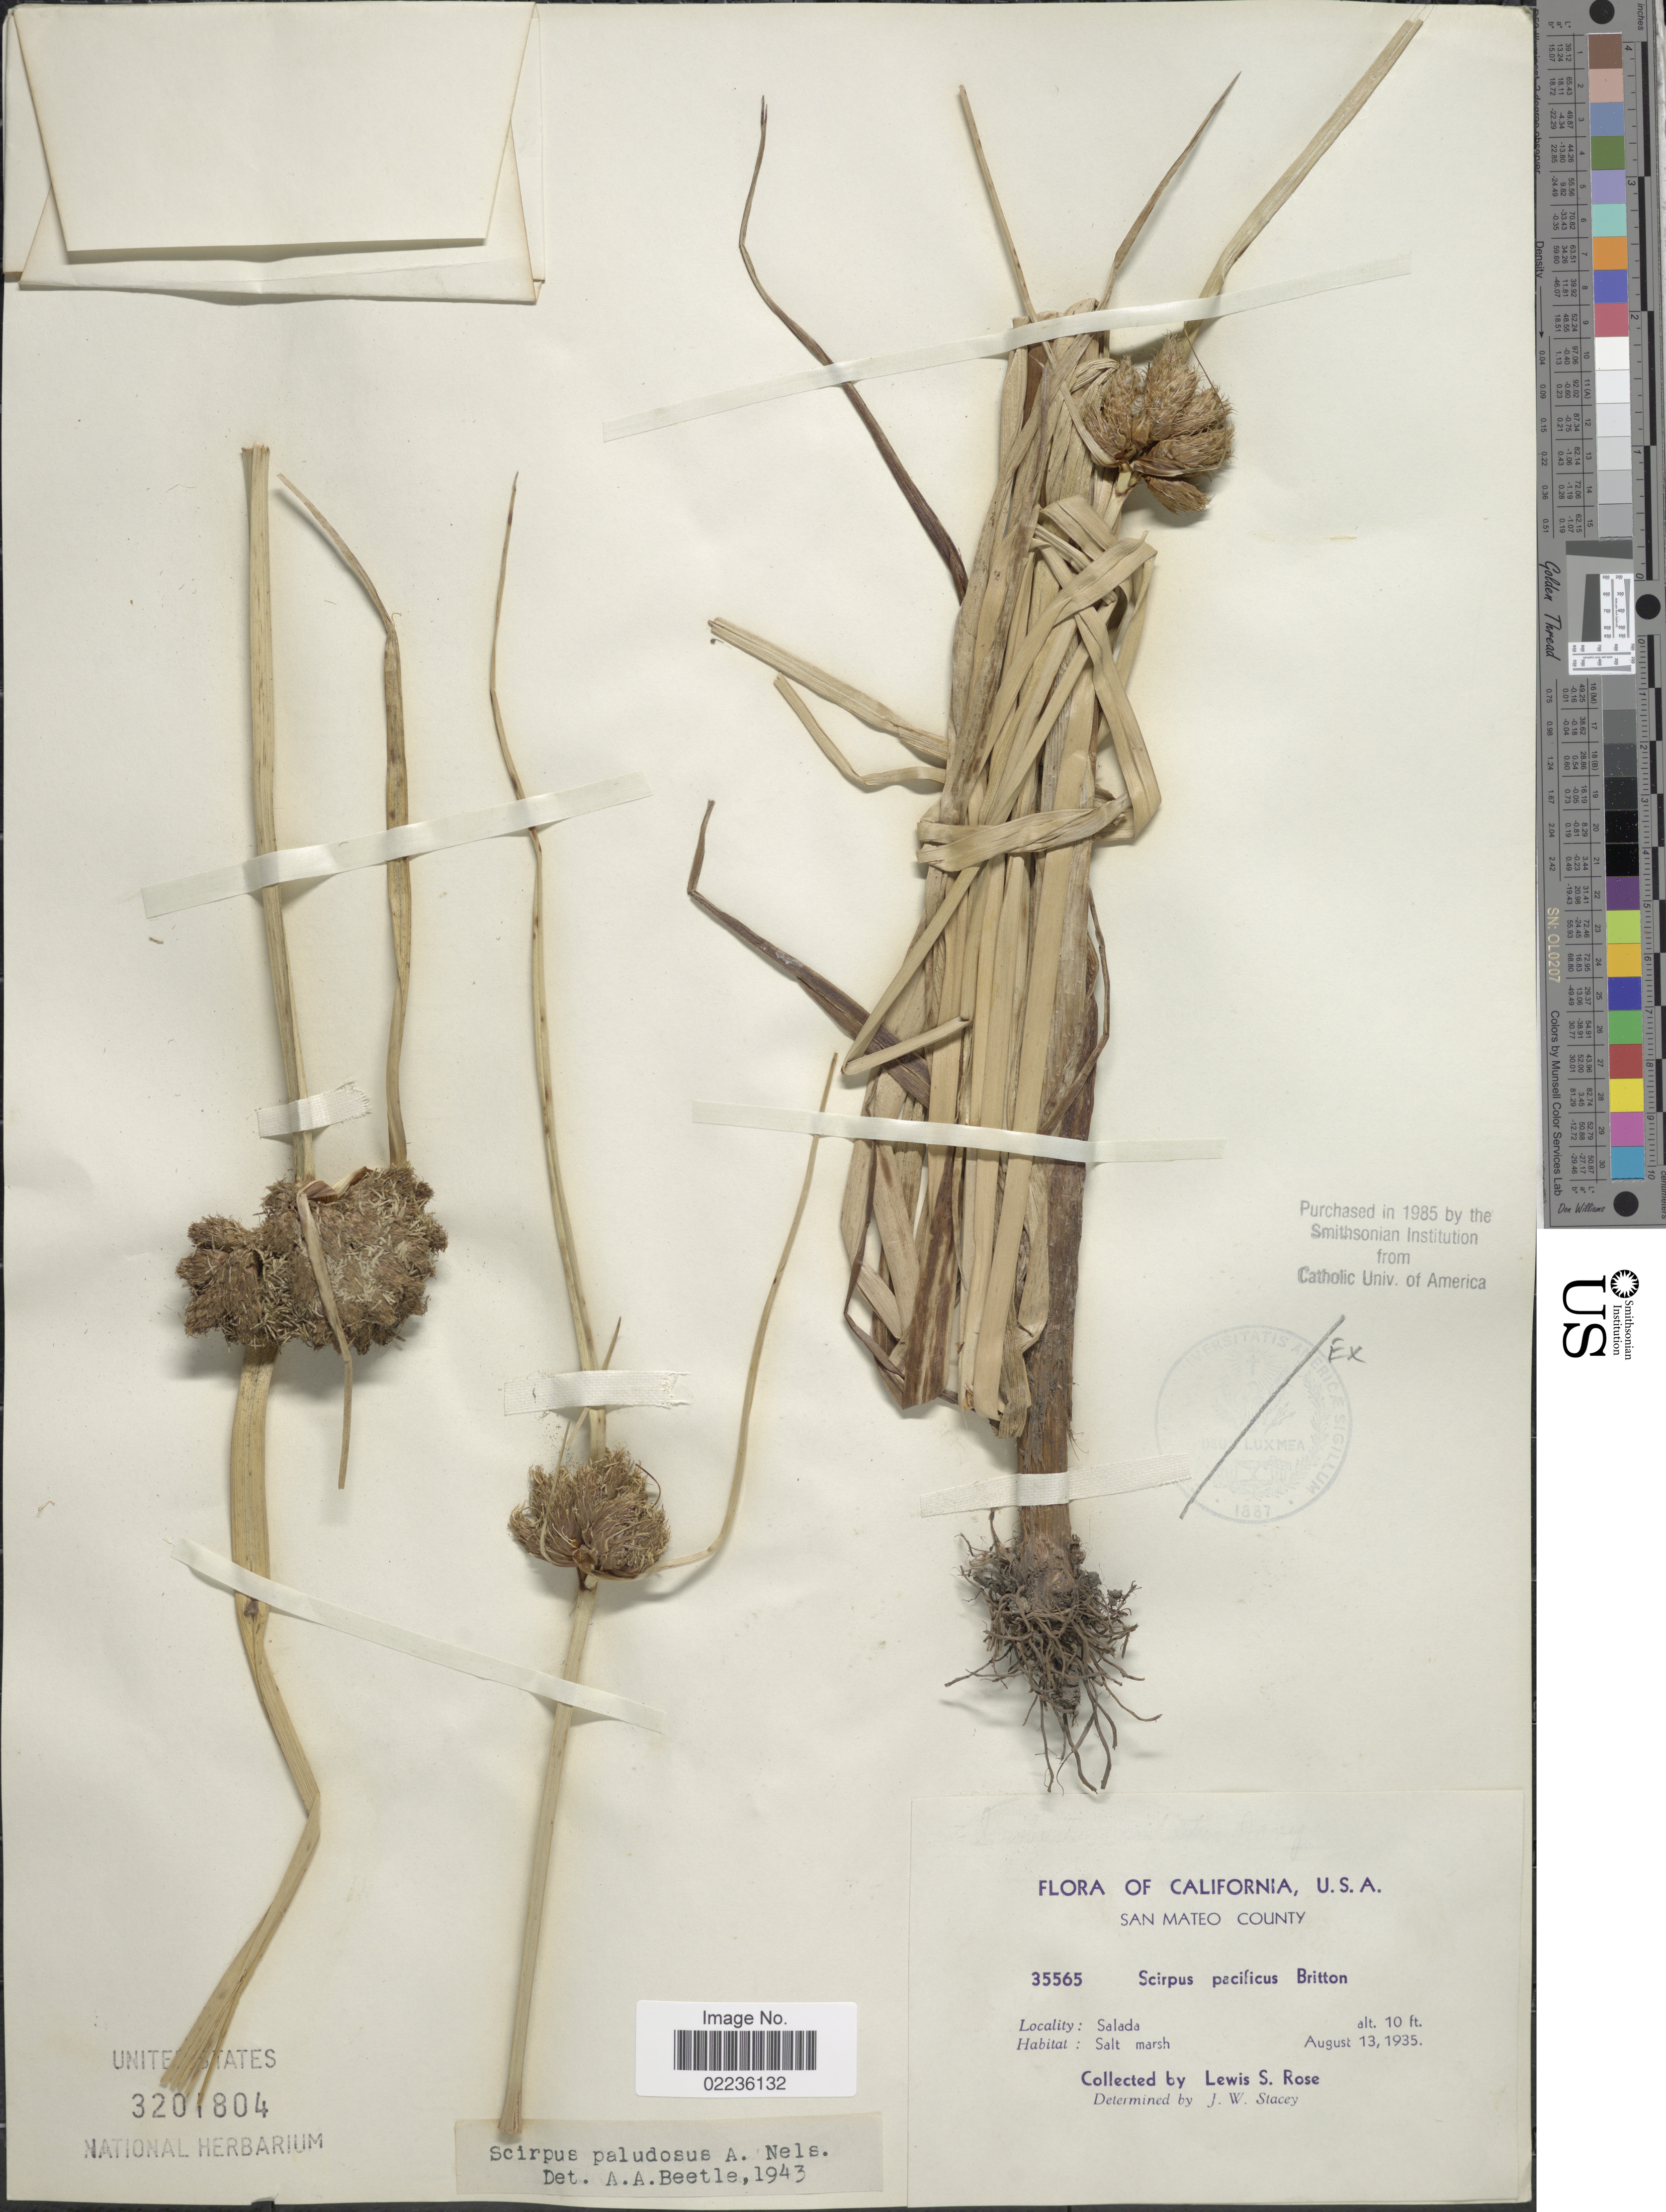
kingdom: Plantae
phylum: Tracheophyta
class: Liliopsida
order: Poales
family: Cyperaceae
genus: Bolboschoenus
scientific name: Bolboschoenus maritimus subsp. paludosus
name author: (A. Nelson) T. Koyama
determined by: Strong, M. T., (US), Smithsonian Institution - National Museum of Natural History (UNITED STATES)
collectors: L. S. Rose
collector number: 35565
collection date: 1935-08-13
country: United States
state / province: California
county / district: San Mateo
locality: San Mateo County, Salada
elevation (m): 3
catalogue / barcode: US 3201804